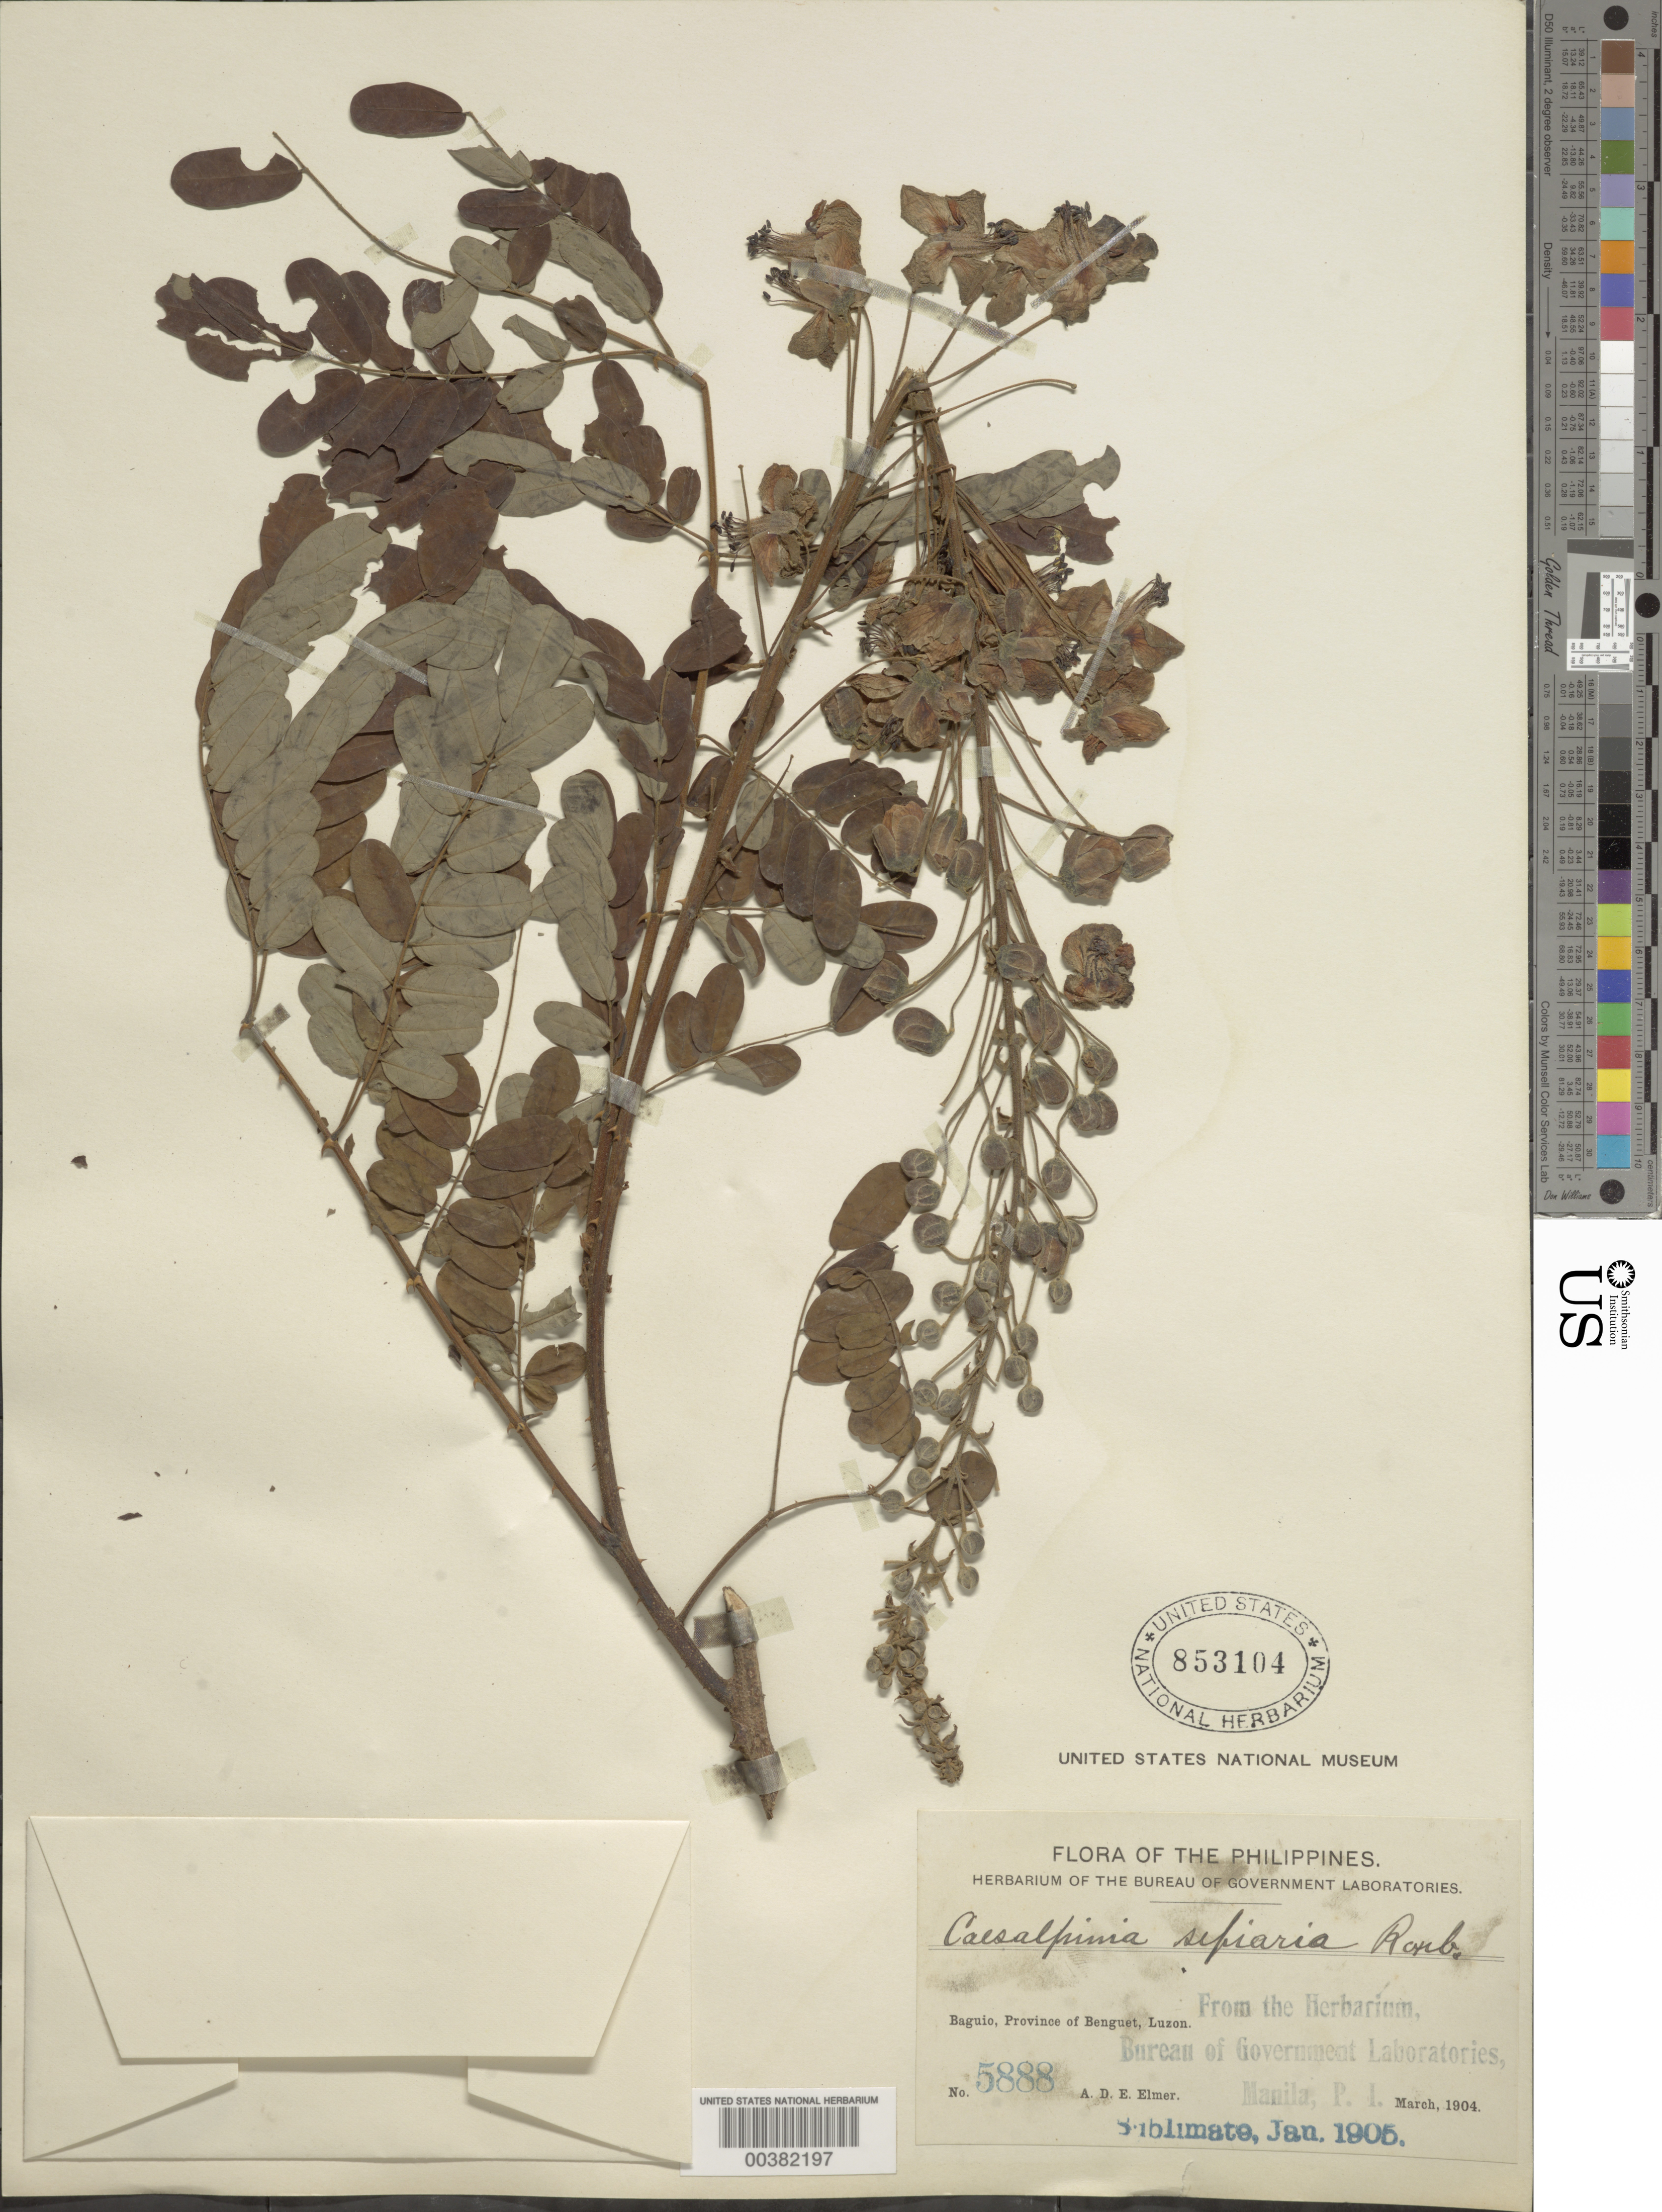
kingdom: Plantae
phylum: Tracheophyta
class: Magnoliopsida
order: Fabales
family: Fabaceae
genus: Biancaea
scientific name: Biancaea decapetala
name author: (Roth) O. Deg.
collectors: A. D. E. Elmer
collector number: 5888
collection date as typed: Mar 1904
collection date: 1904-03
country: Philippines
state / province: Cordillera (Administrative Region)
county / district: Benguet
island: Luzon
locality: Baguio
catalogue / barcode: US 853104